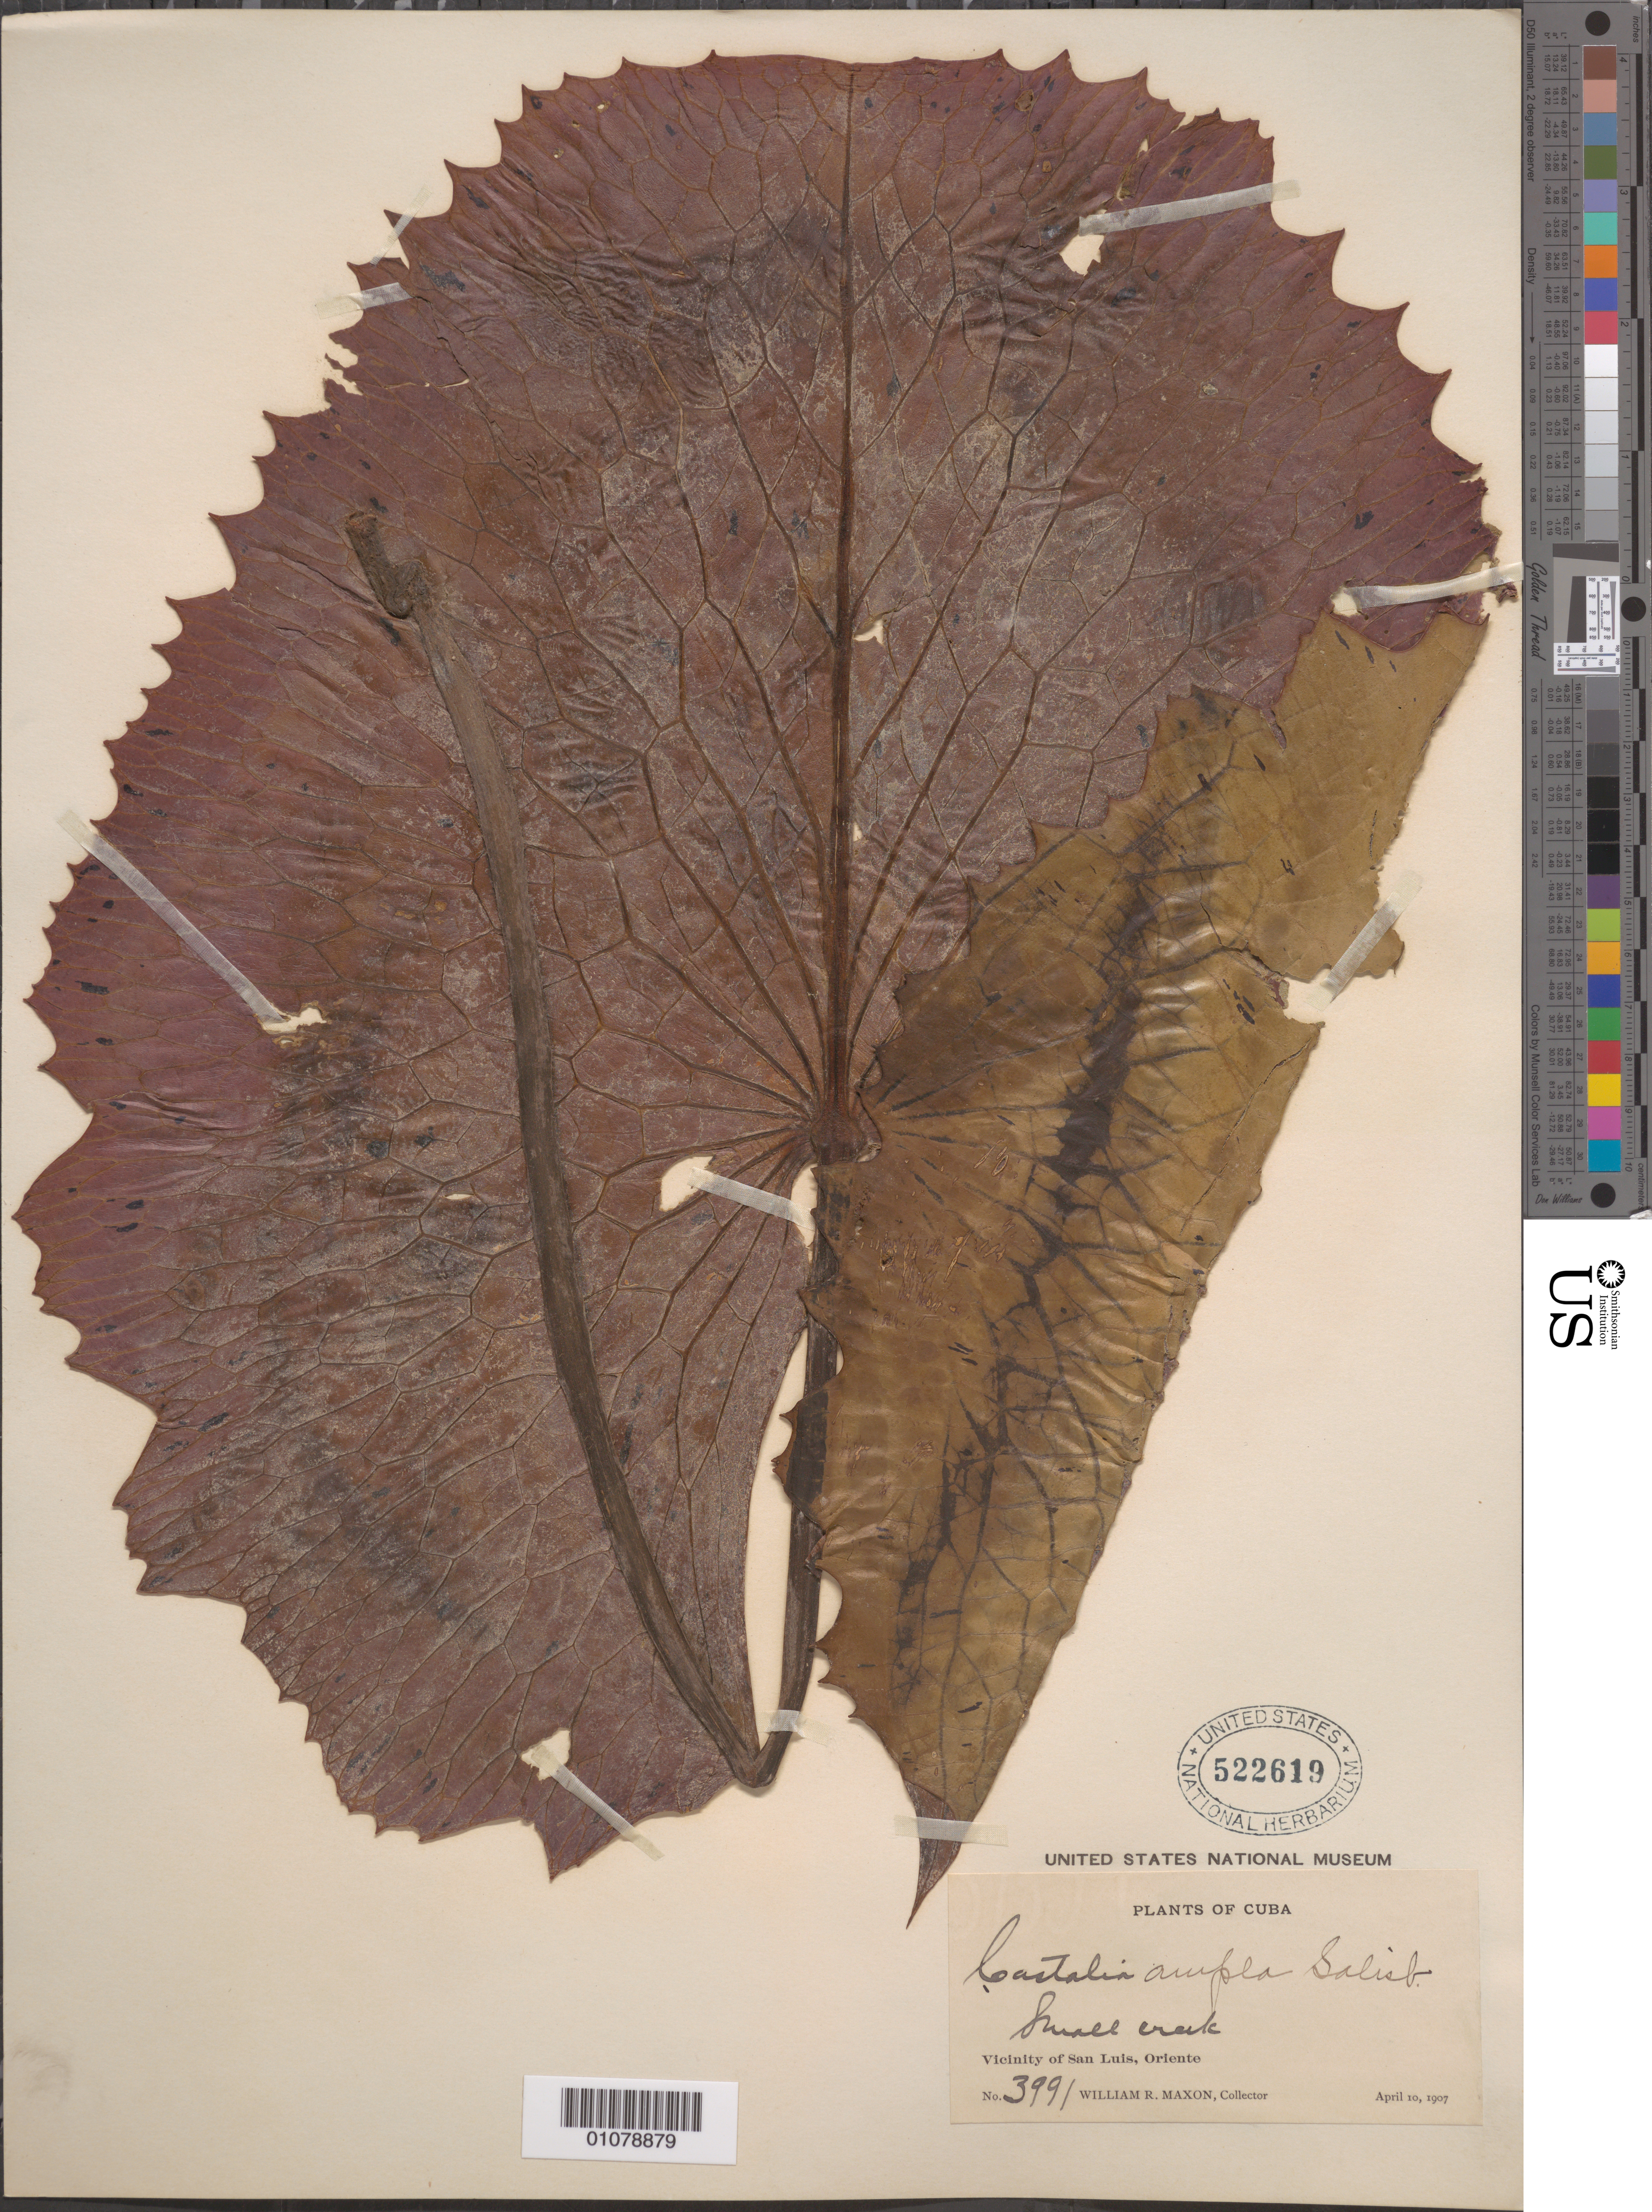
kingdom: Plantae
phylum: Tracheophyta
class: Magnoliopsida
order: Nymphaeales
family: Nymphaeaceae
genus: Nymphaea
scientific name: Nymphaea ampla var. plumieri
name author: Planch.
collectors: W. R. Maxon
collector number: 3991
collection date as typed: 10 Apr 1907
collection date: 1907-04-10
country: Cuba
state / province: Santiago de Cuba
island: Cuba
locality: Oriente, Vicinity of San Luis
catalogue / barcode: US 522619